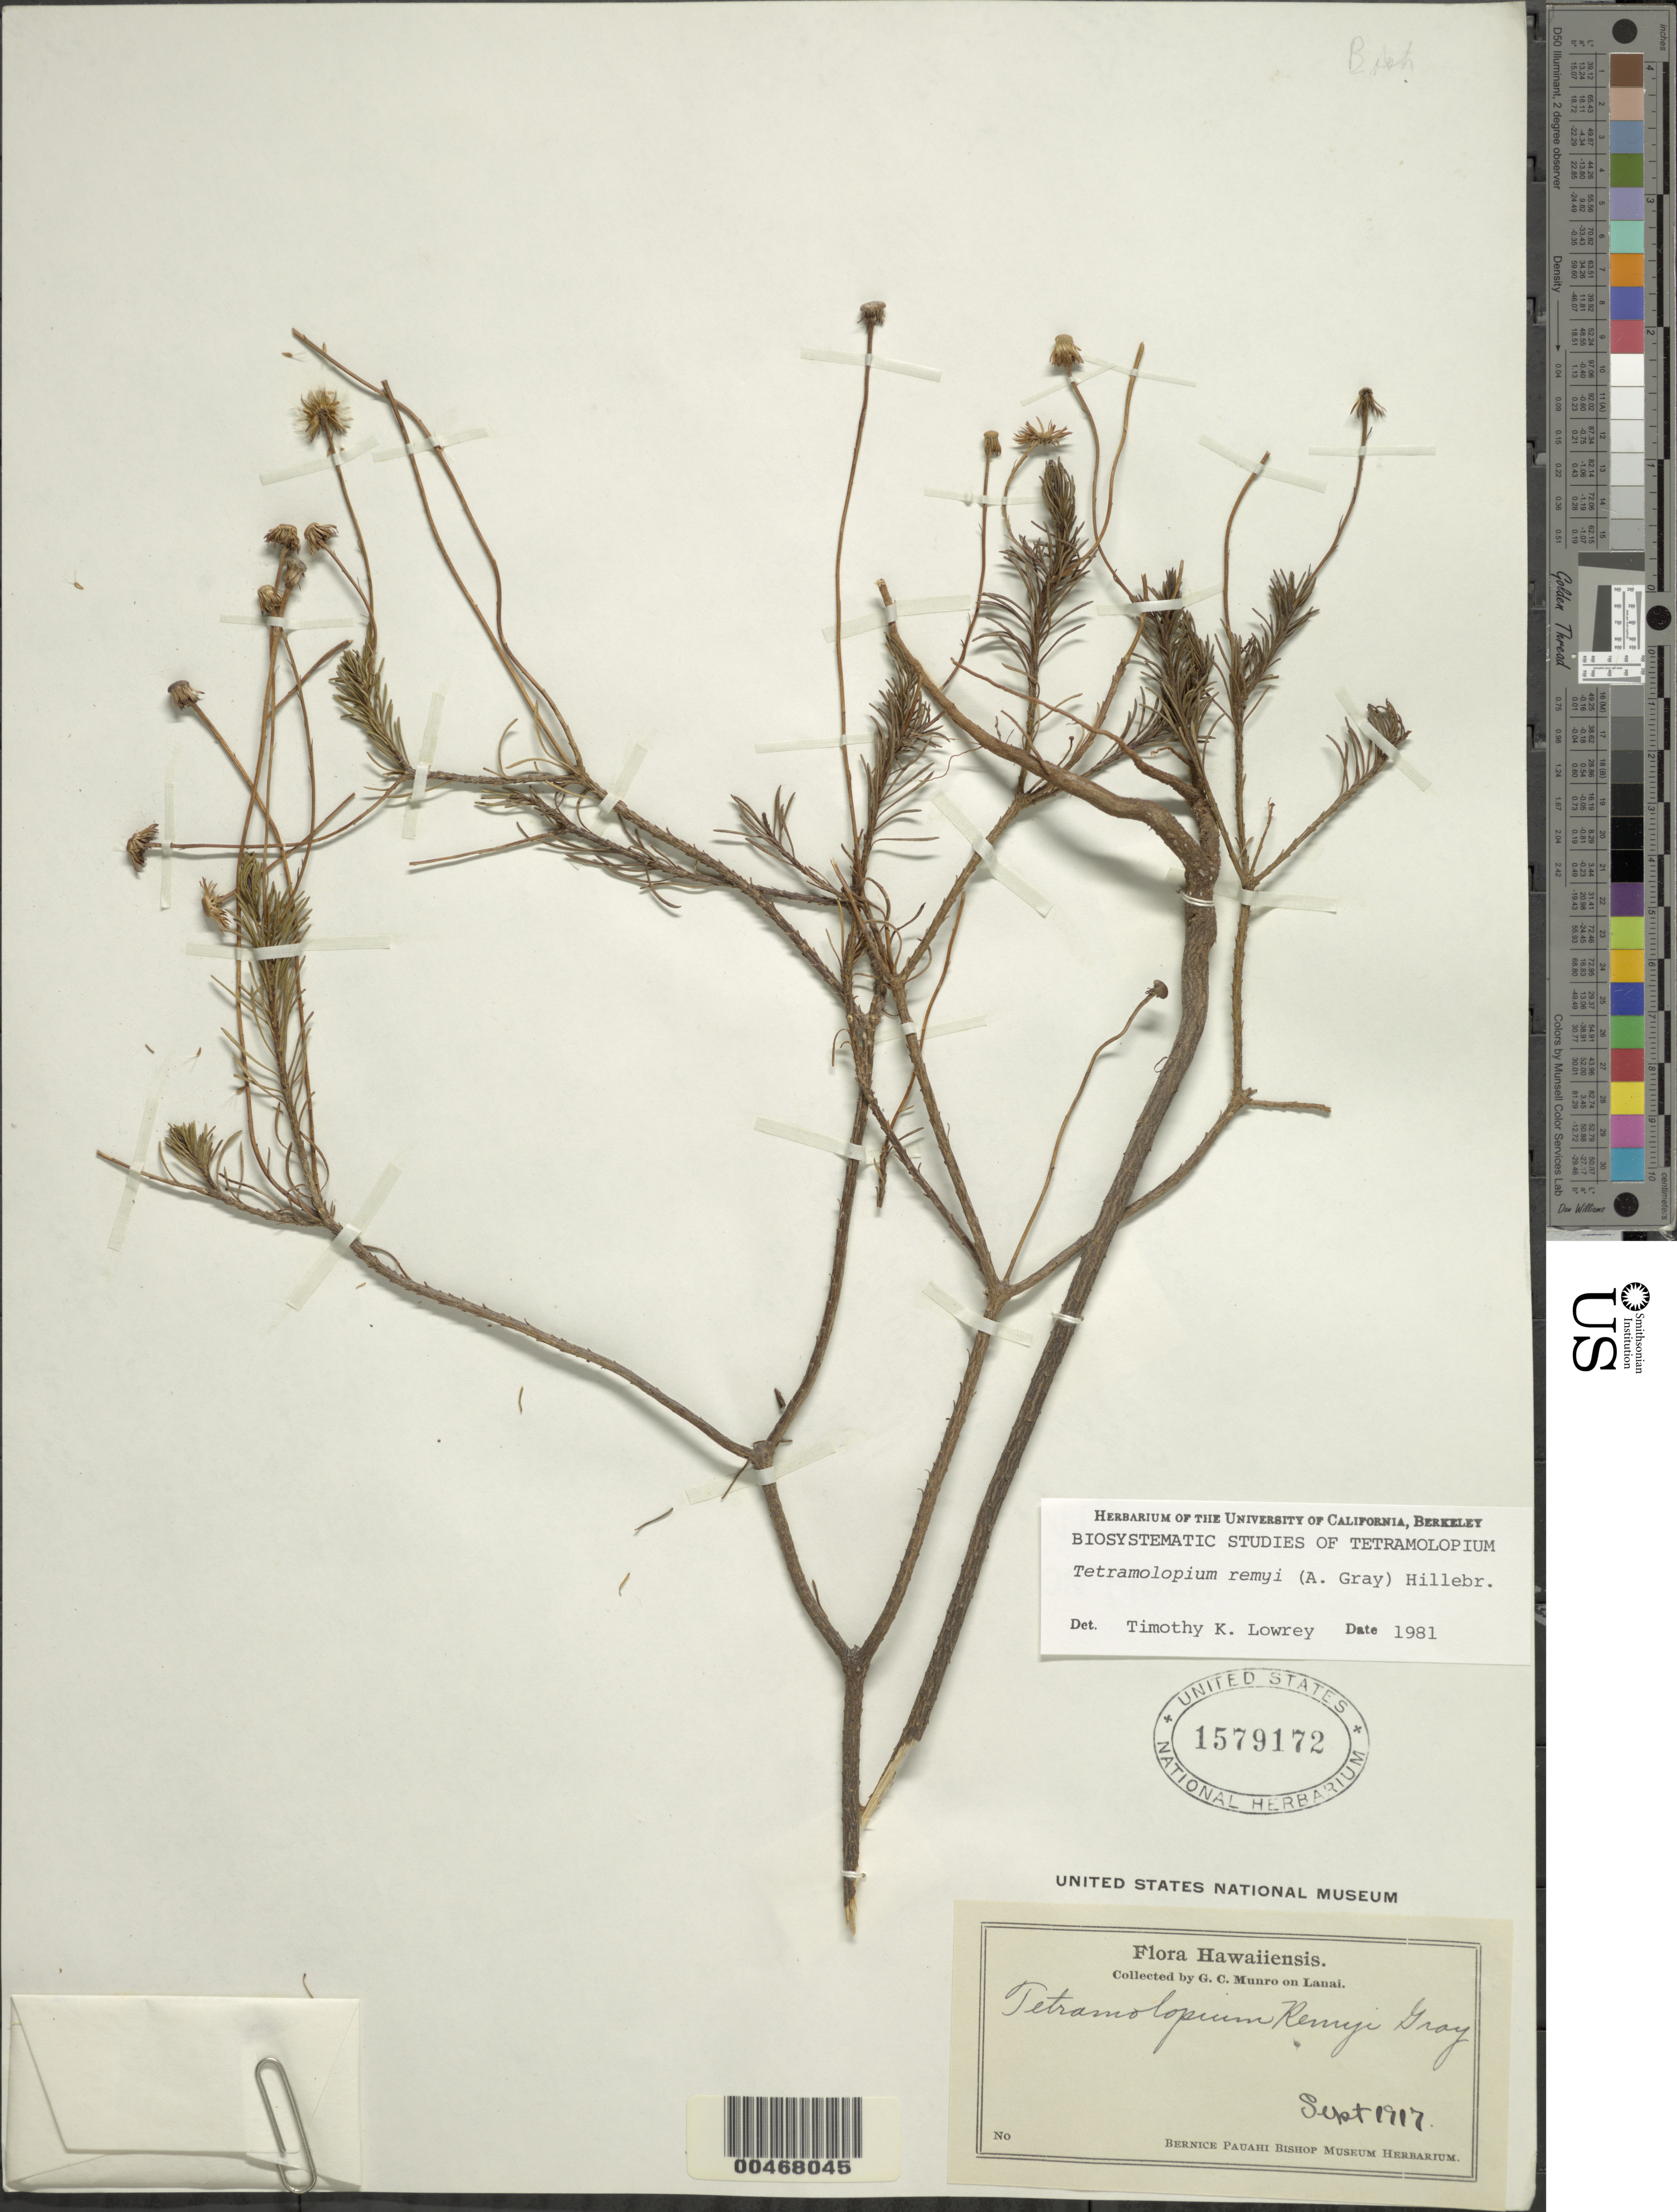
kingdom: Plantae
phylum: Tracheophyta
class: Magnoliopsida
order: Asterales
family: Asteraceae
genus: Tetramolopium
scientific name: Tetramolopium remyi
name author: (A. Gray) Hillebr.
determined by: Lowrey, T. K.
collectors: G. C. Munro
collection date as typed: Sep 1917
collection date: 1917-09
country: United States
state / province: Hawaii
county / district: Maui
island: Lana'i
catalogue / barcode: US 1579172